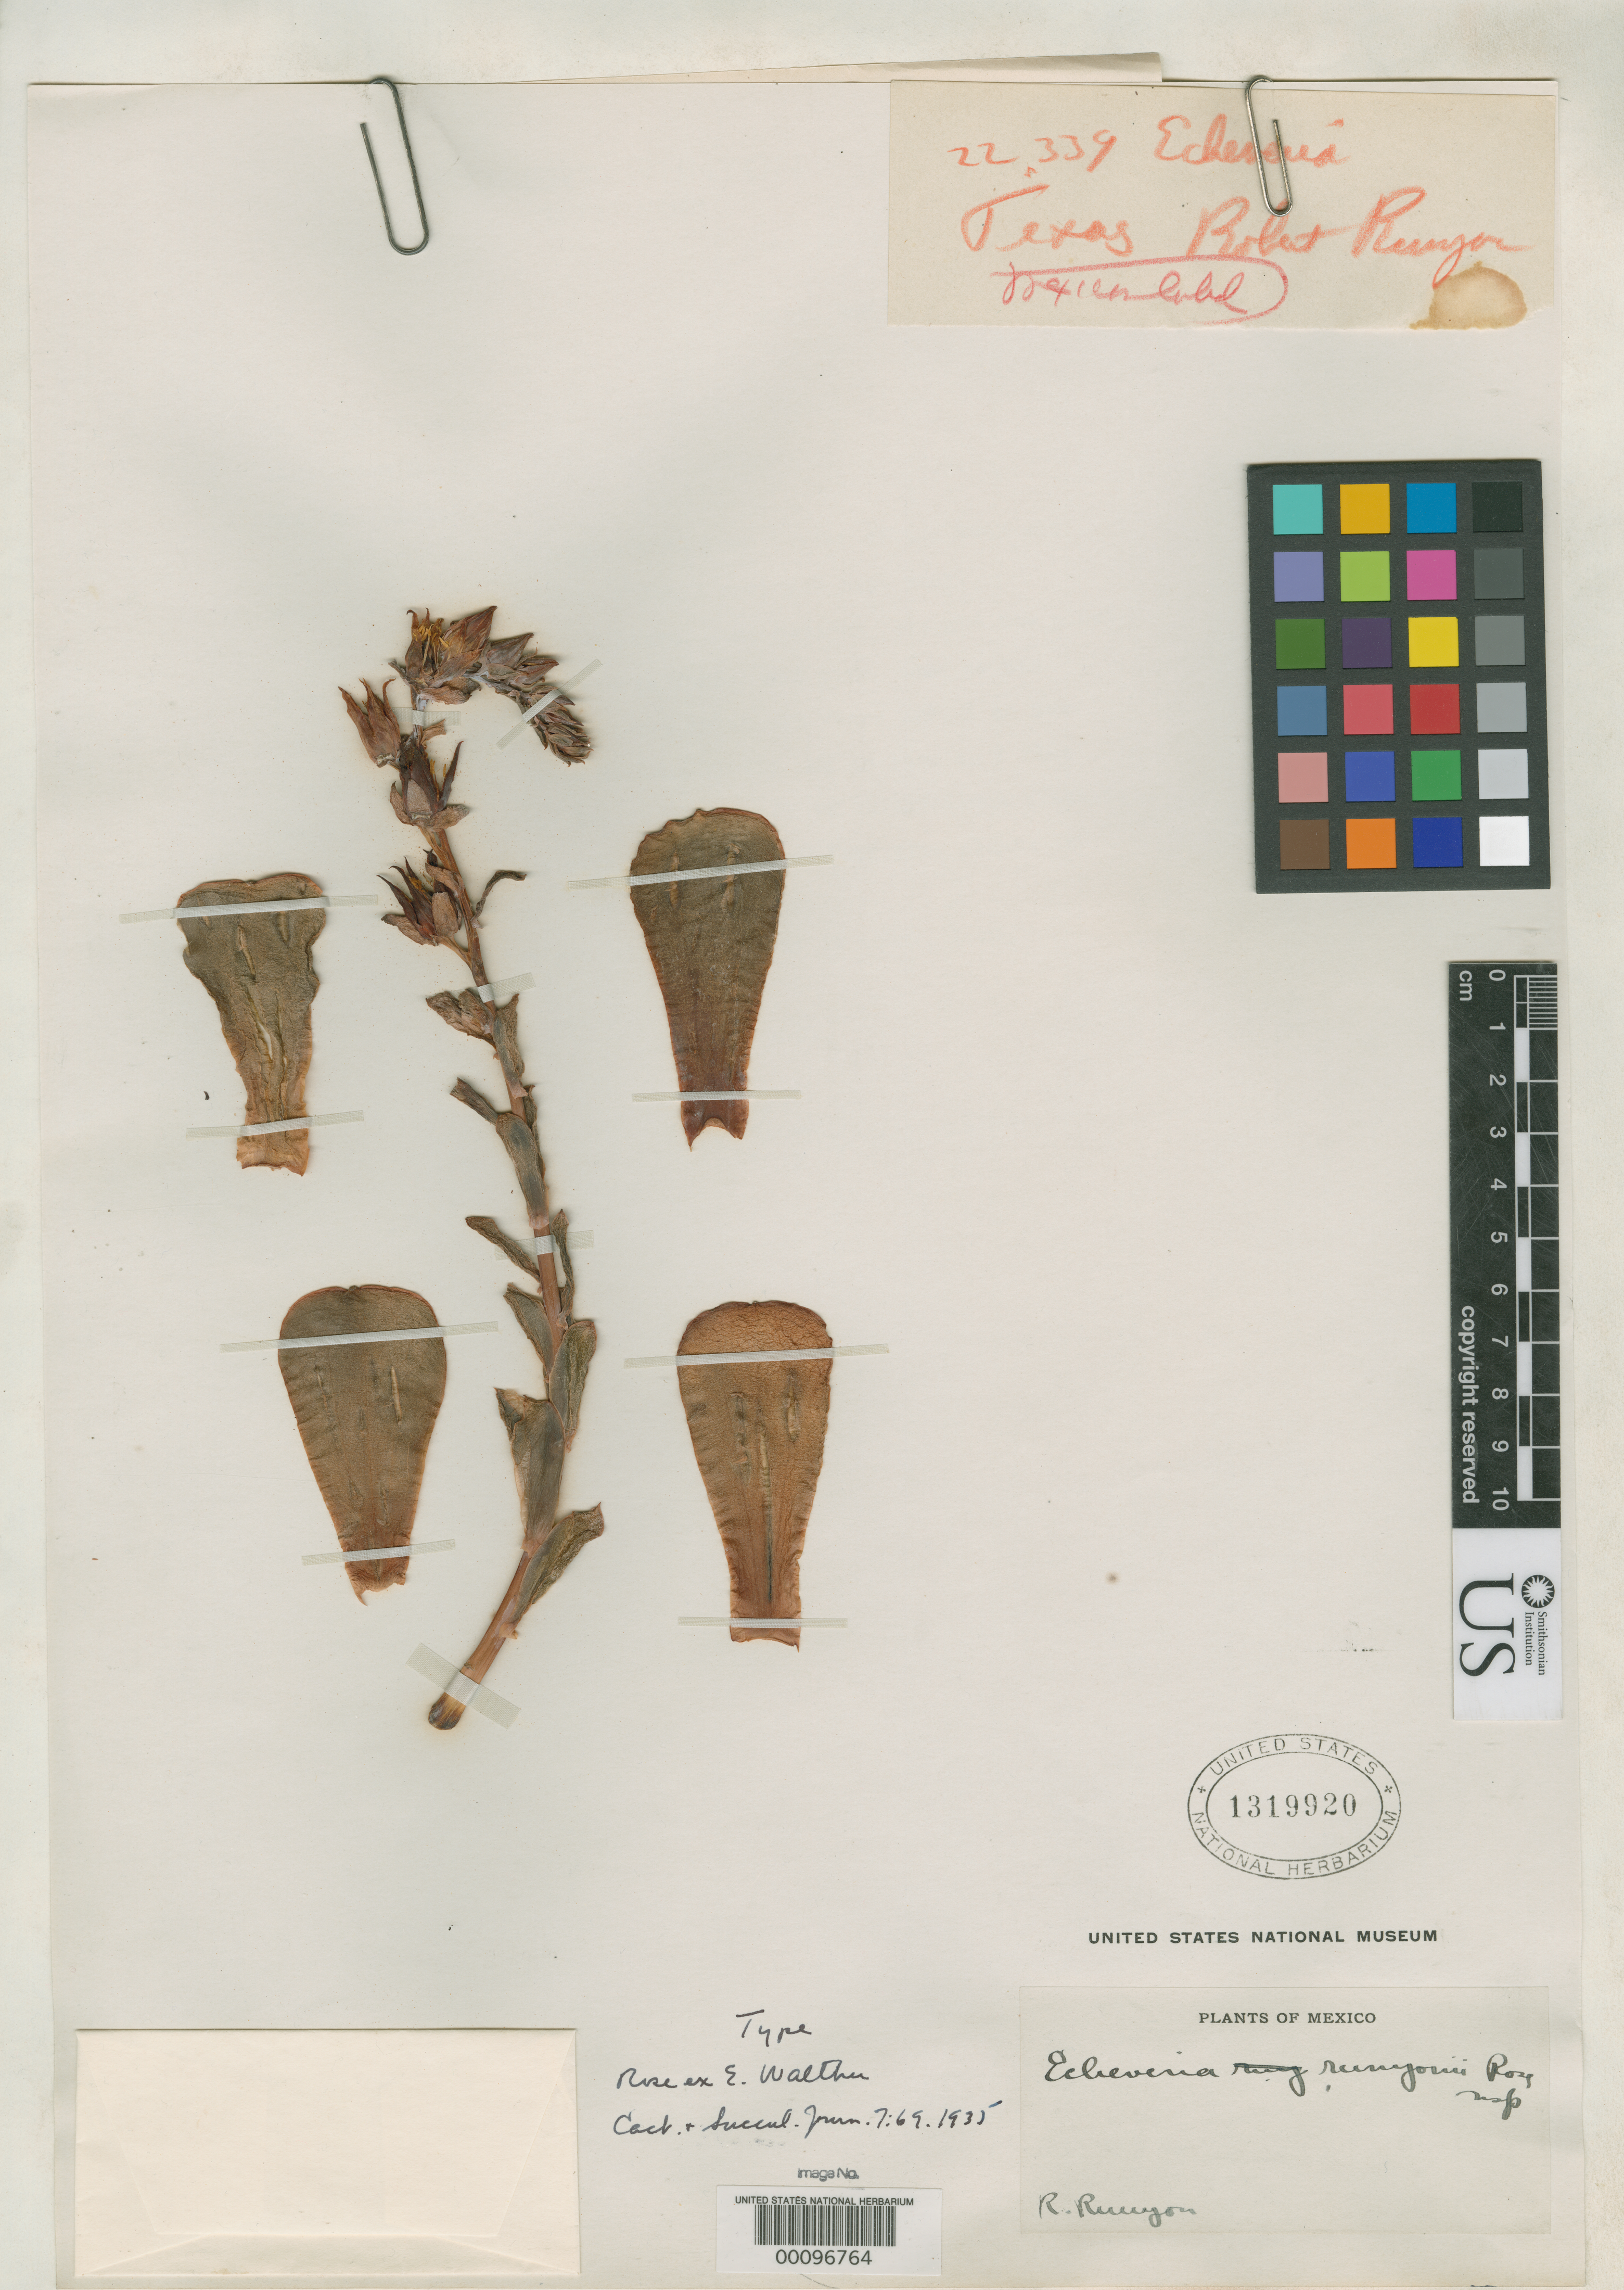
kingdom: Plantae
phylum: Tracheophyta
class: Magnoliopsida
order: Saxifragales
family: Crassulaceae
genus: Echeveria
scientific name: Echeveria runyonii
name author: Rose ex E. Walther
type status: Holotype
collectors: R. Runyon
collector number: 22.339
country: Mexico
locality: E of Monserrat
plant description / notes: From attached letter, received from Robert Runyon September 1, 1922; "Flowered in Washington, August, 1923"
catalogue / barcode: US 1319920